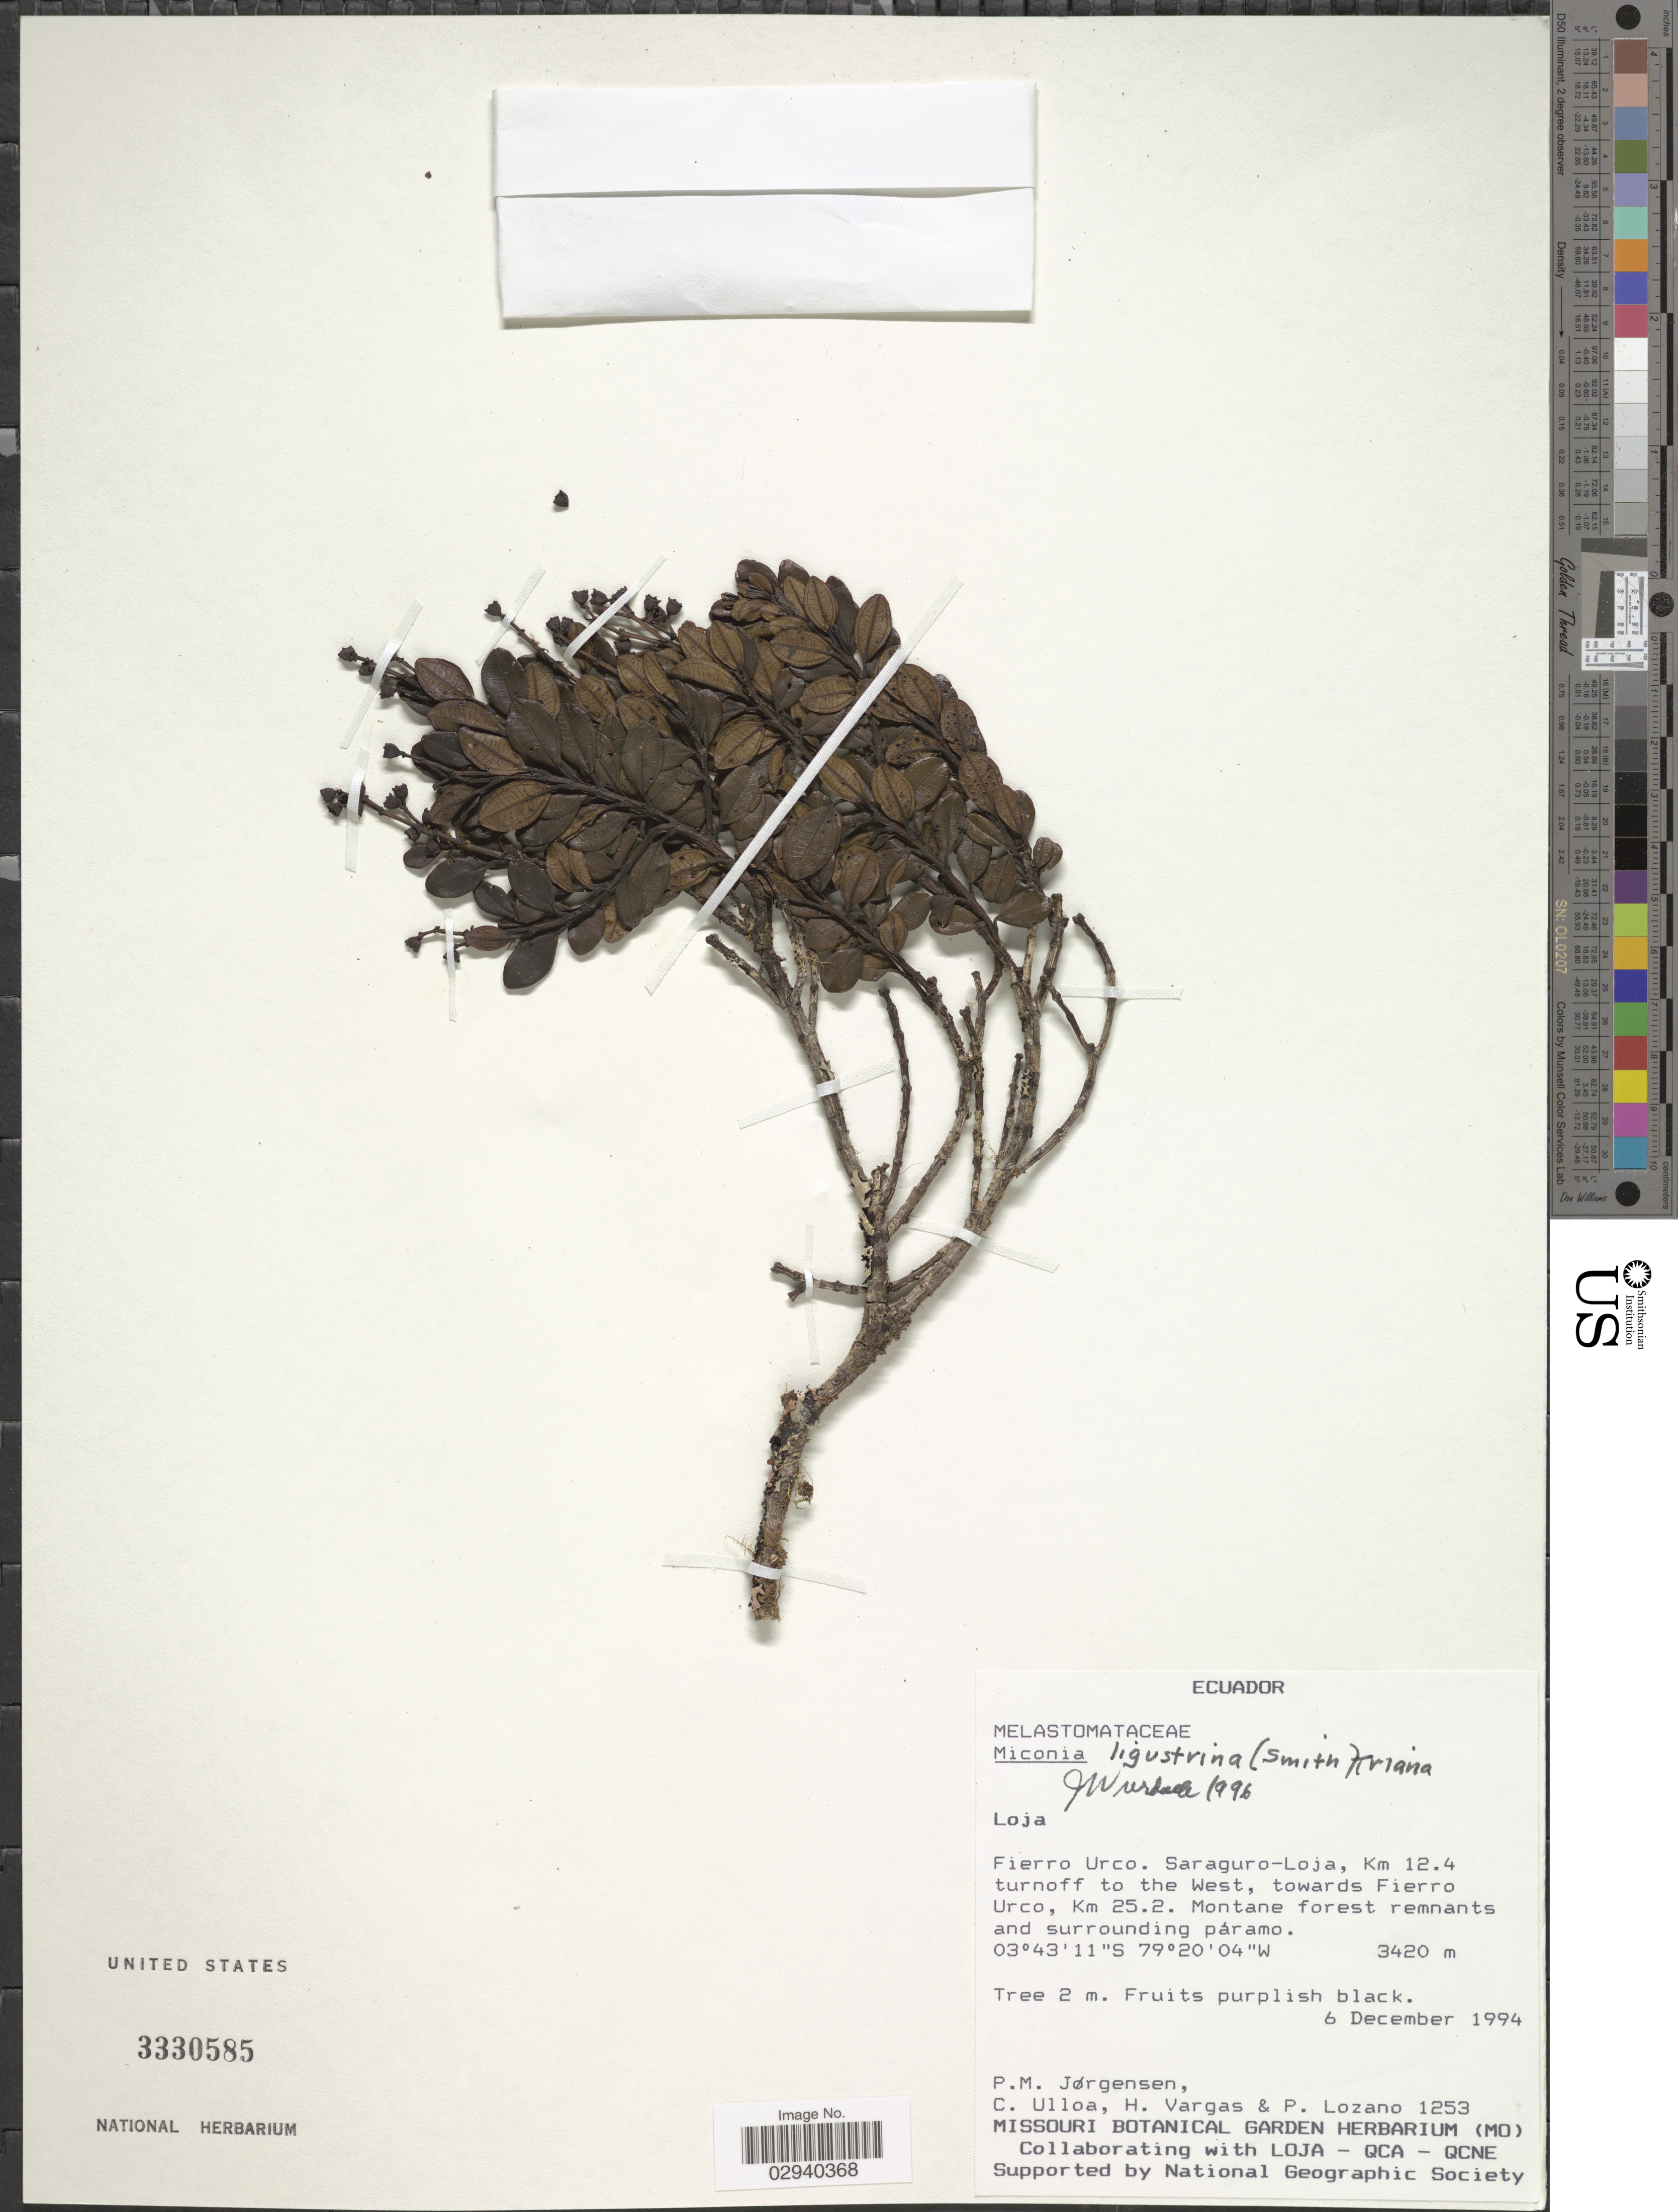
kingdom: Plantae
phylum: Tracheophyta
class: Magnoliopsida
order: Myrtales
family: Melastomataceae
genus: Miconia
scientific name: Miconia ligustrina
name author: (Sw.) Triana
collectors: P. Jørgensen, C. Ulloa, H. Vargas & P. Lozano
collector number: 1253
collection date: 1994-12-06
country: Ecuador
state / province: Loja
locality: Fierra Urco. Saraguro-Loja, Km 12.4 turnoff to the West, towards Fierro Urco, Km. 25.2.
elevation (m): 3420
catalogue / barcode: US 3330585